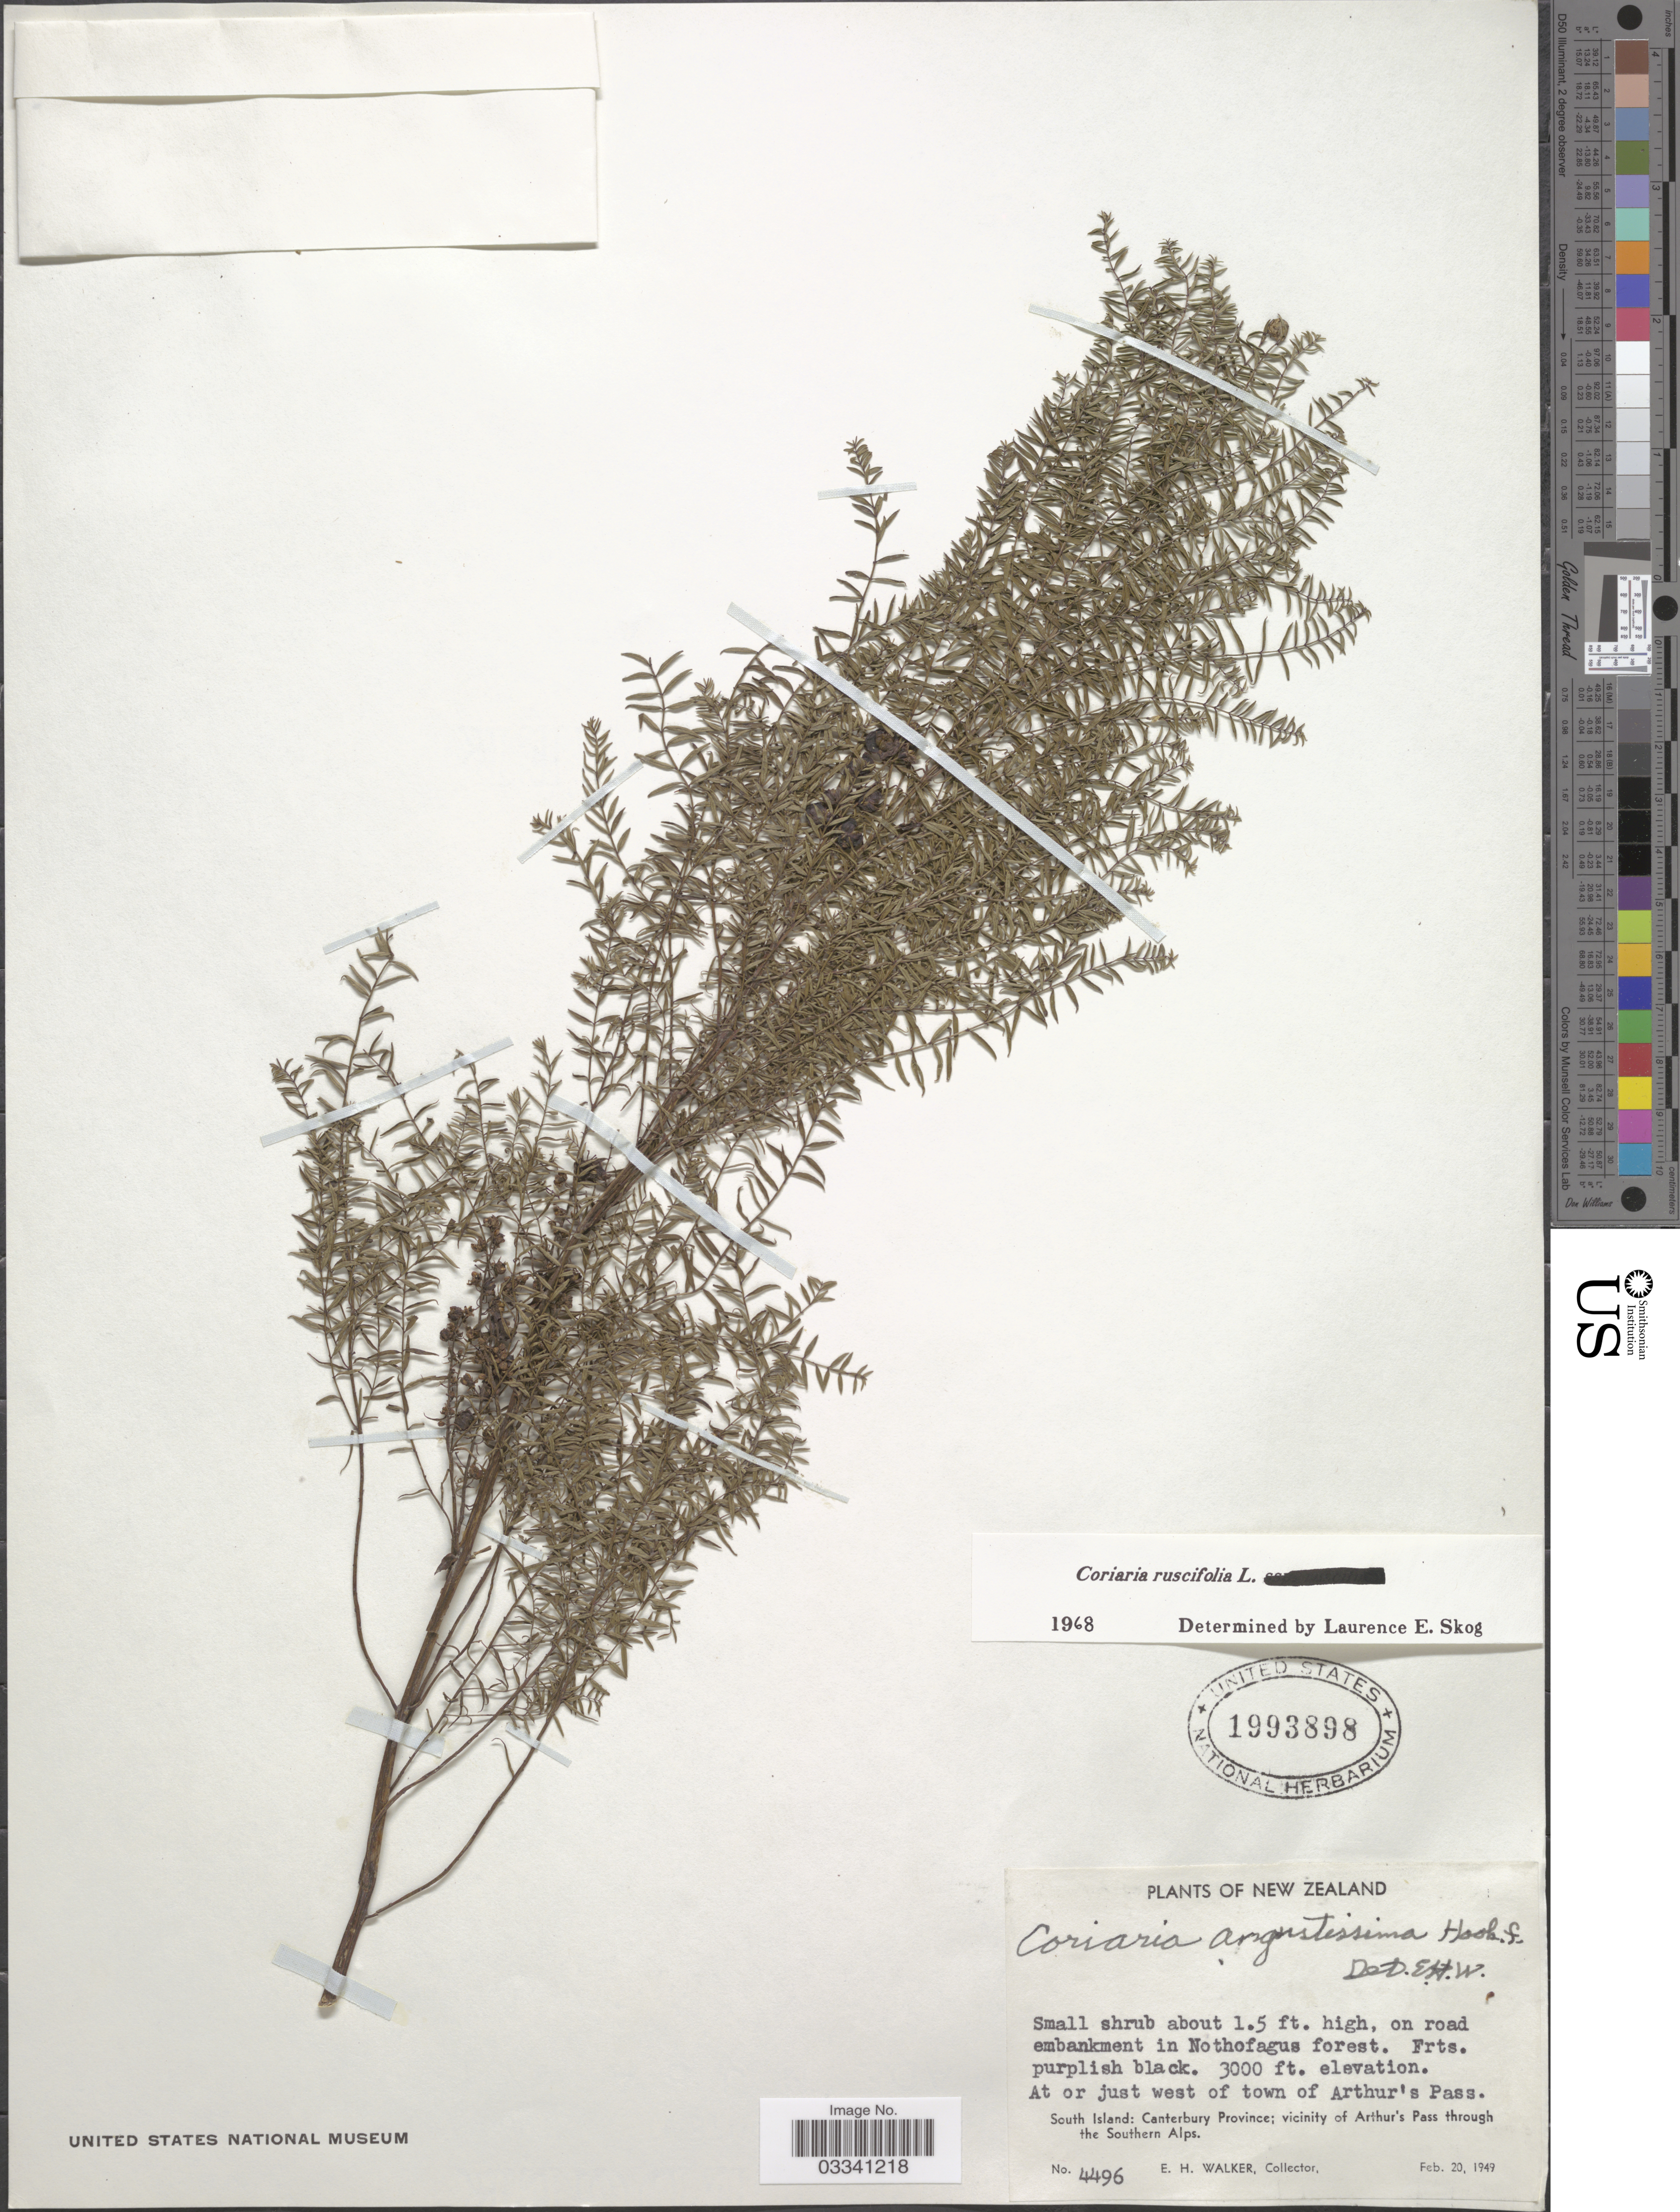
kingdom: Plantae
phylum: Tracheophyta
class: Magnoliopsida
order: Cucurbitales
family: Coriariaceae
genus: Coriaria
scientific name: Coriaria ruscifolia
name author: L.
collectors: E. H. Walker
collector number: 4496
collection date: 1949-02-20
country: New Zealand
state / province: Canterbury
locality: At or just west of town of Arthur's Pass. South Island: vicinity of Arthur's Pass through the Southern Alps.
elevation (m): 914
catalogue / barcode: US 1993898